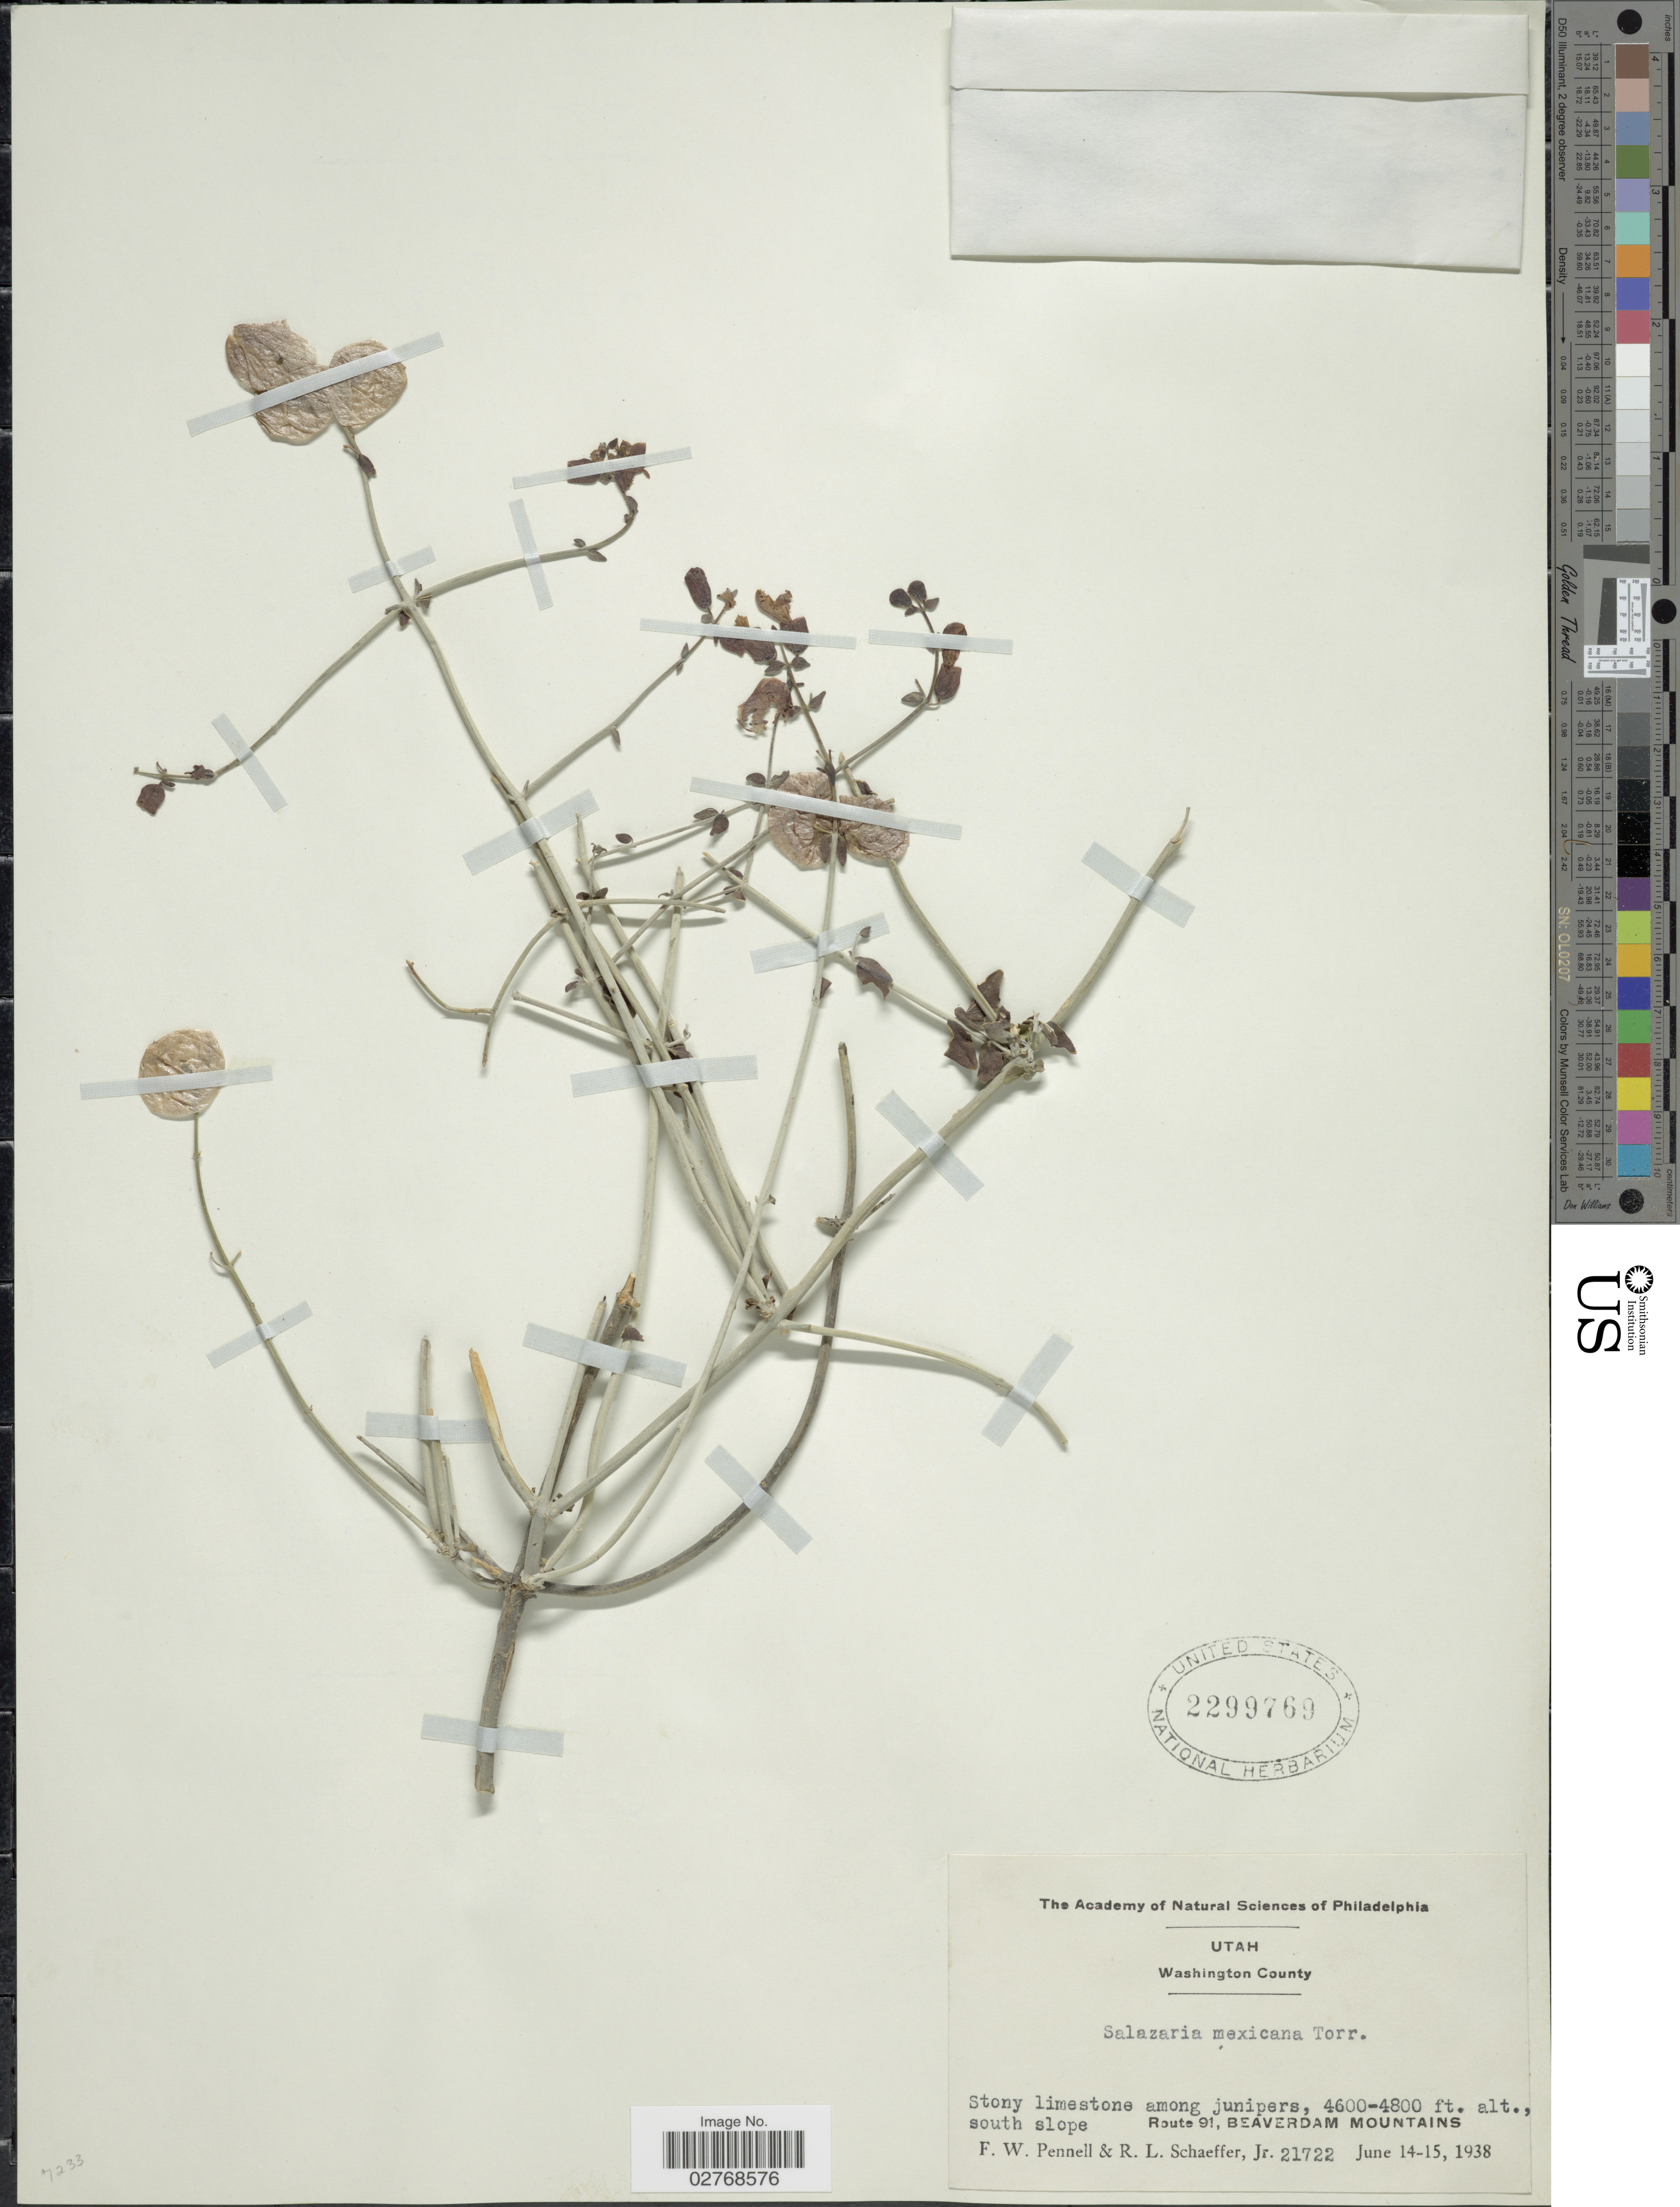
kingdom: Plantae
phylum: Tracheophyta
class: Magnoliopsida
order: Lamiales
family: Lamiaceae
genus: Scutellaria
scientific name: Scutellaria mexicana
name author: (Torr.) A.J. Paton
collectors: F. W. Pennell & R. L. Schaeffer Jr.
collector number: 21722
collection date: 1938-06-14/1938-06-15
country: United States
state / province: Utah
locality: Washington County. south slope. Route 91, Beaverdam Mountains.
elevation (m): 1402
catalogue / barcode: US 2299769